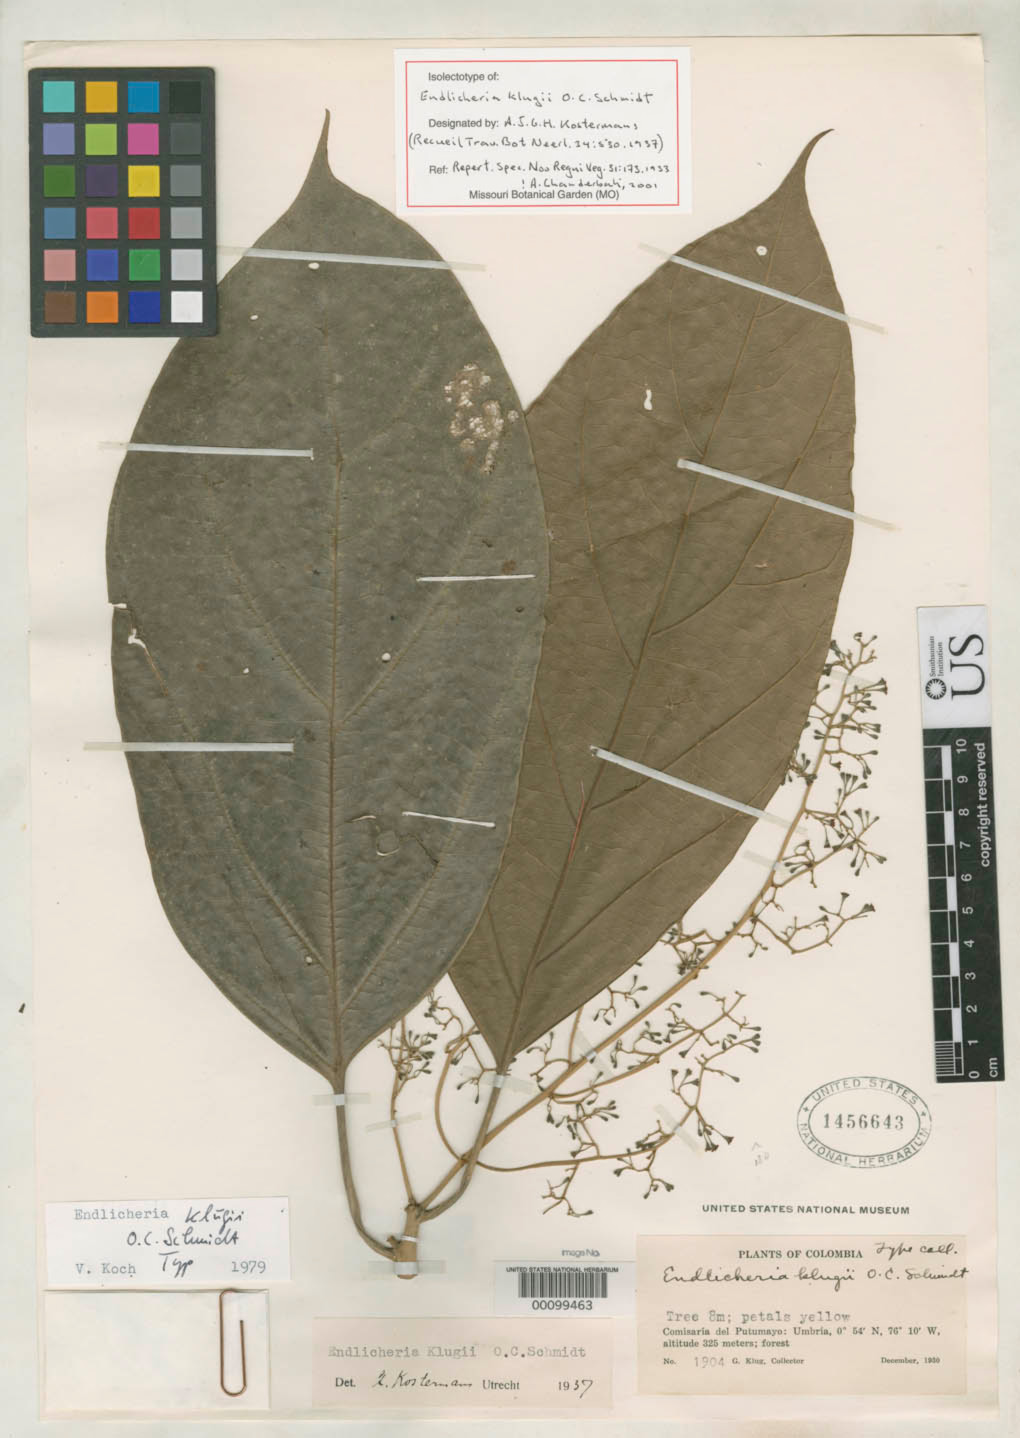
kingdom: Plantae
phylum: Tracheophyta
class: Magnoliopsida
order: Laurales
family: Lauraceae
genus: Endlicheria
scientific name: Endlicheria klugii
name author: O.C. Schmidt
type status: Isolectotype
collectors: G. Klug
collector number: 1904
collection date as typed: Dec 1930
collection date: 1930-12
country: Colombia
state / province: Putumayo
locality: Umbria.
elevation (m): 325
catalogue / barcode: US 1456643